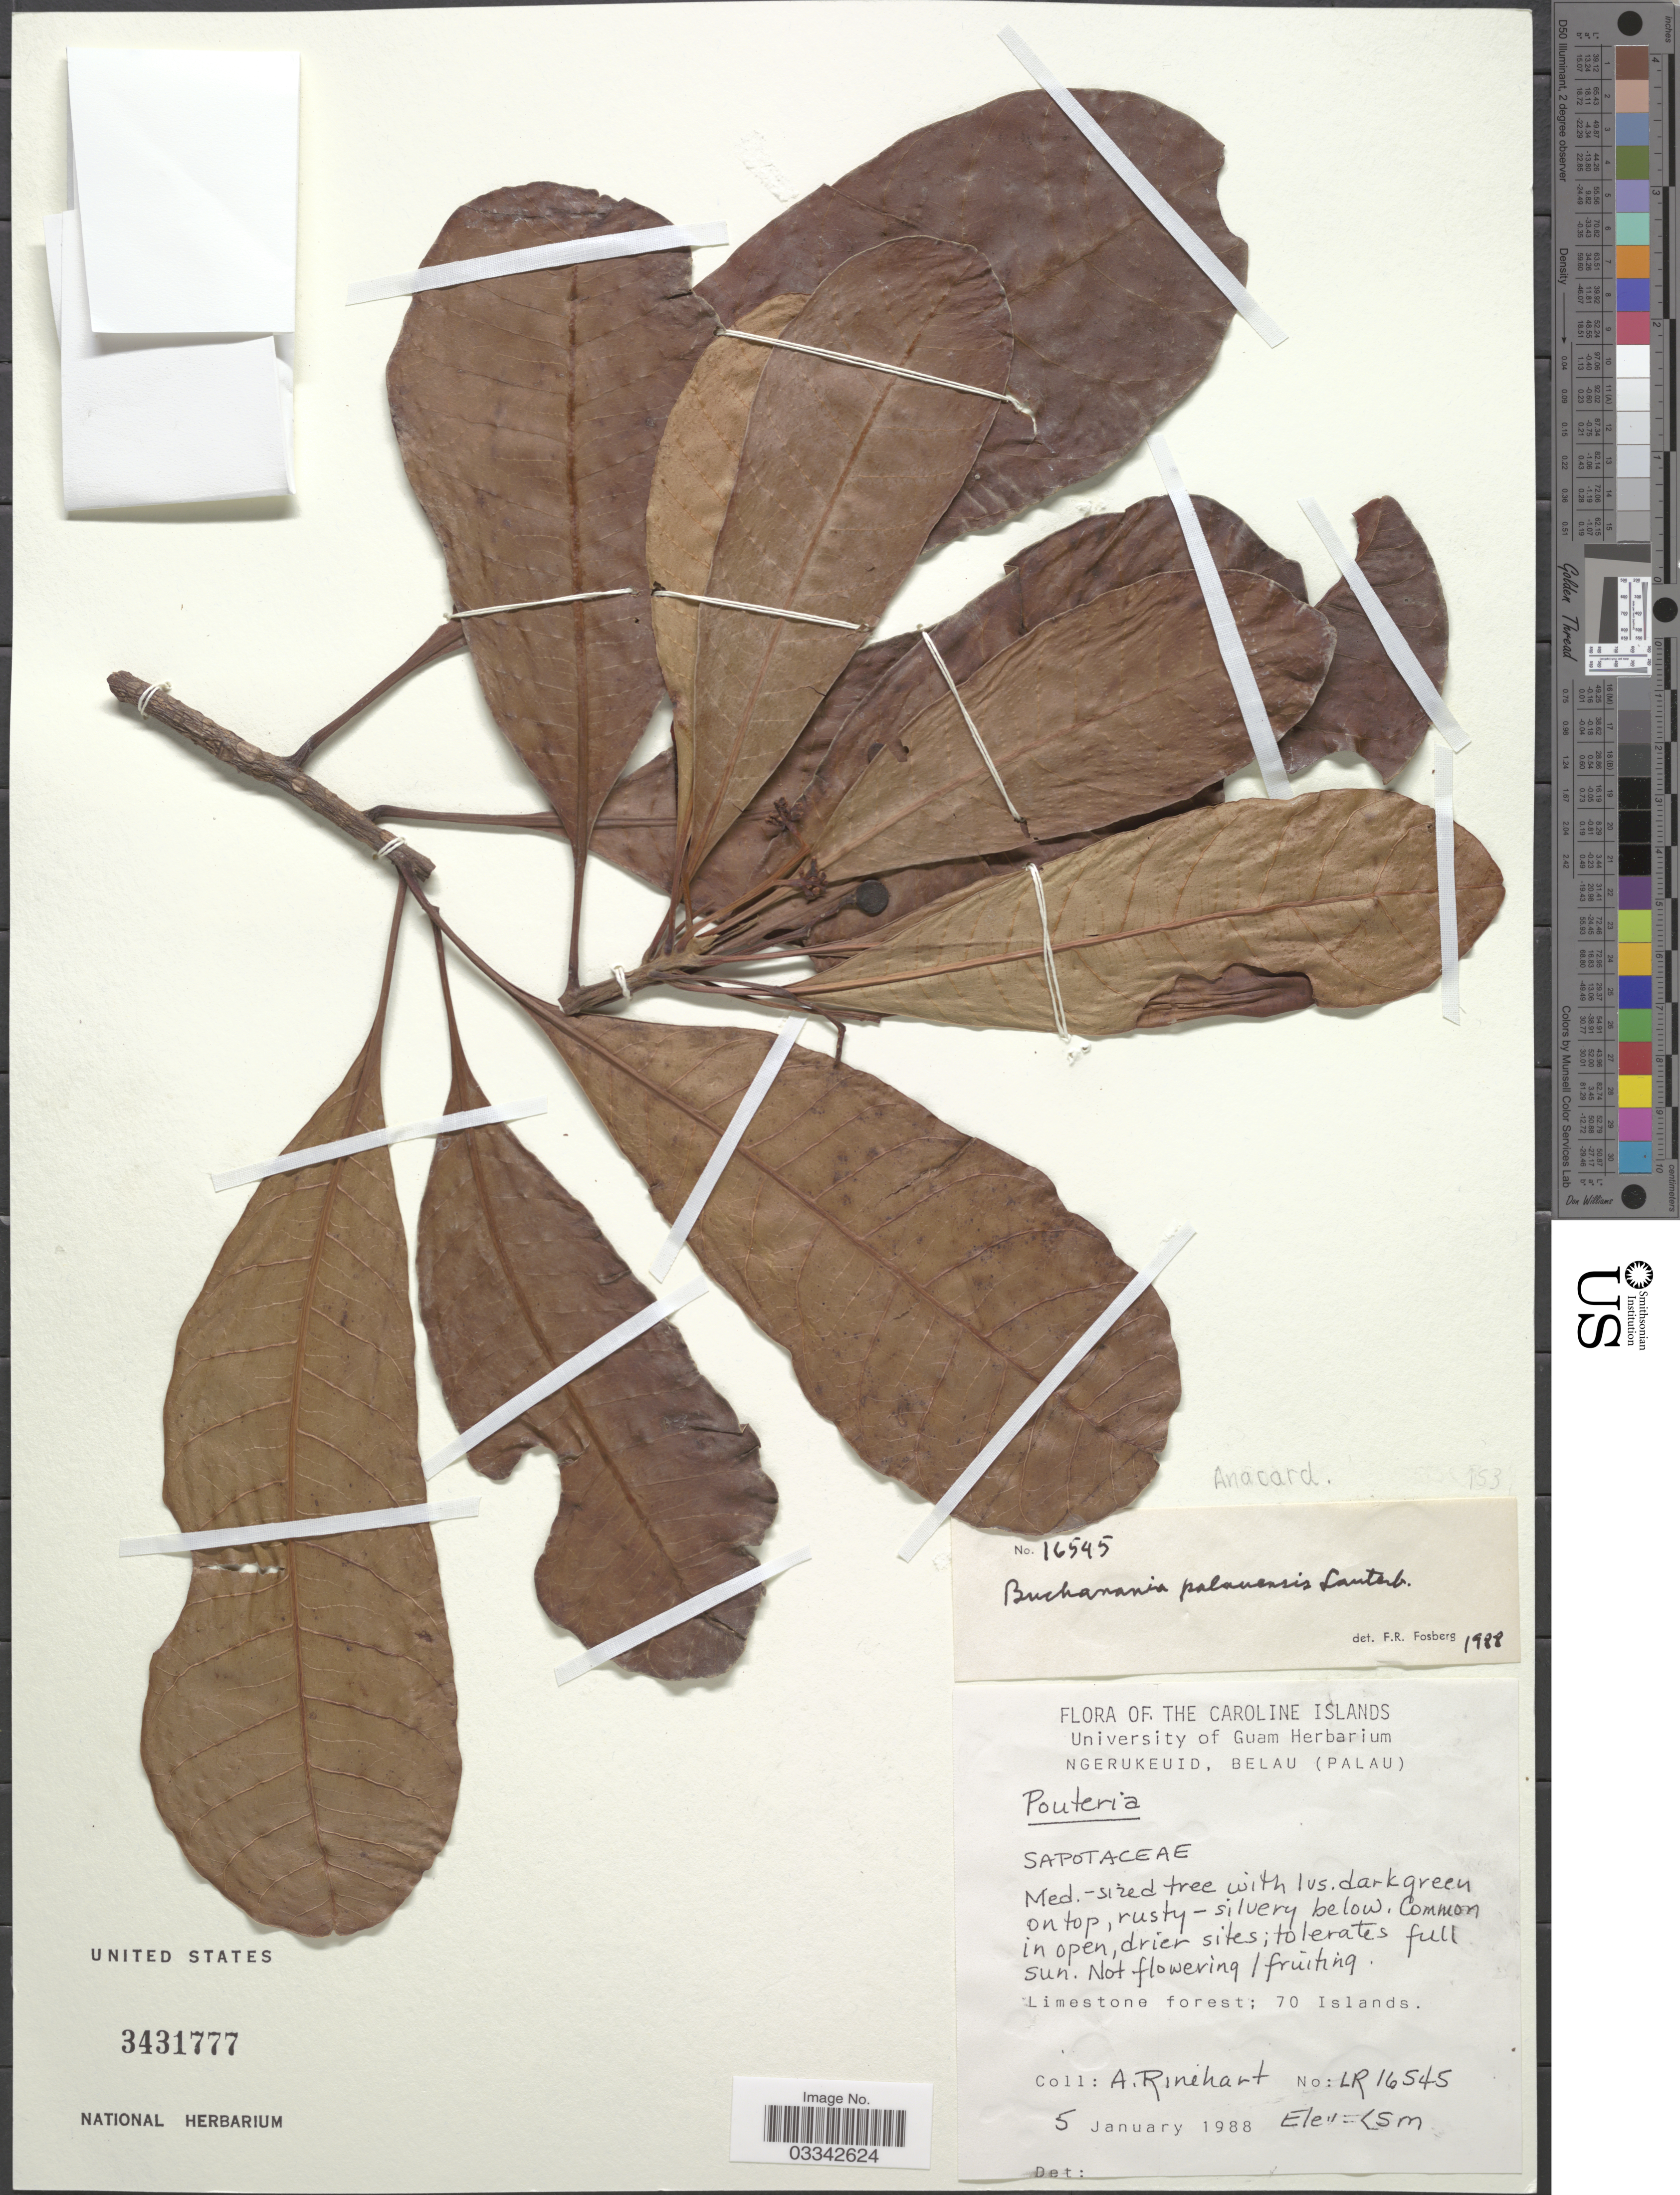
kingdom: Plantae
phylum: Tracheophyta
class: Magnoliopsida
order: Sapindales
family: Anacardiaceae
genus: Buchanania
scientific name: Buchanania palawensis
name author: Lauterb.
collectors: A. Rinehart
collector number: LR 16545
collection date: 1988-01-05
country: Palau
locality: The Caroline Islands. Limestone forest; 70 Islands.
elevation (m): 5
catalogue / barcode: US 3431777